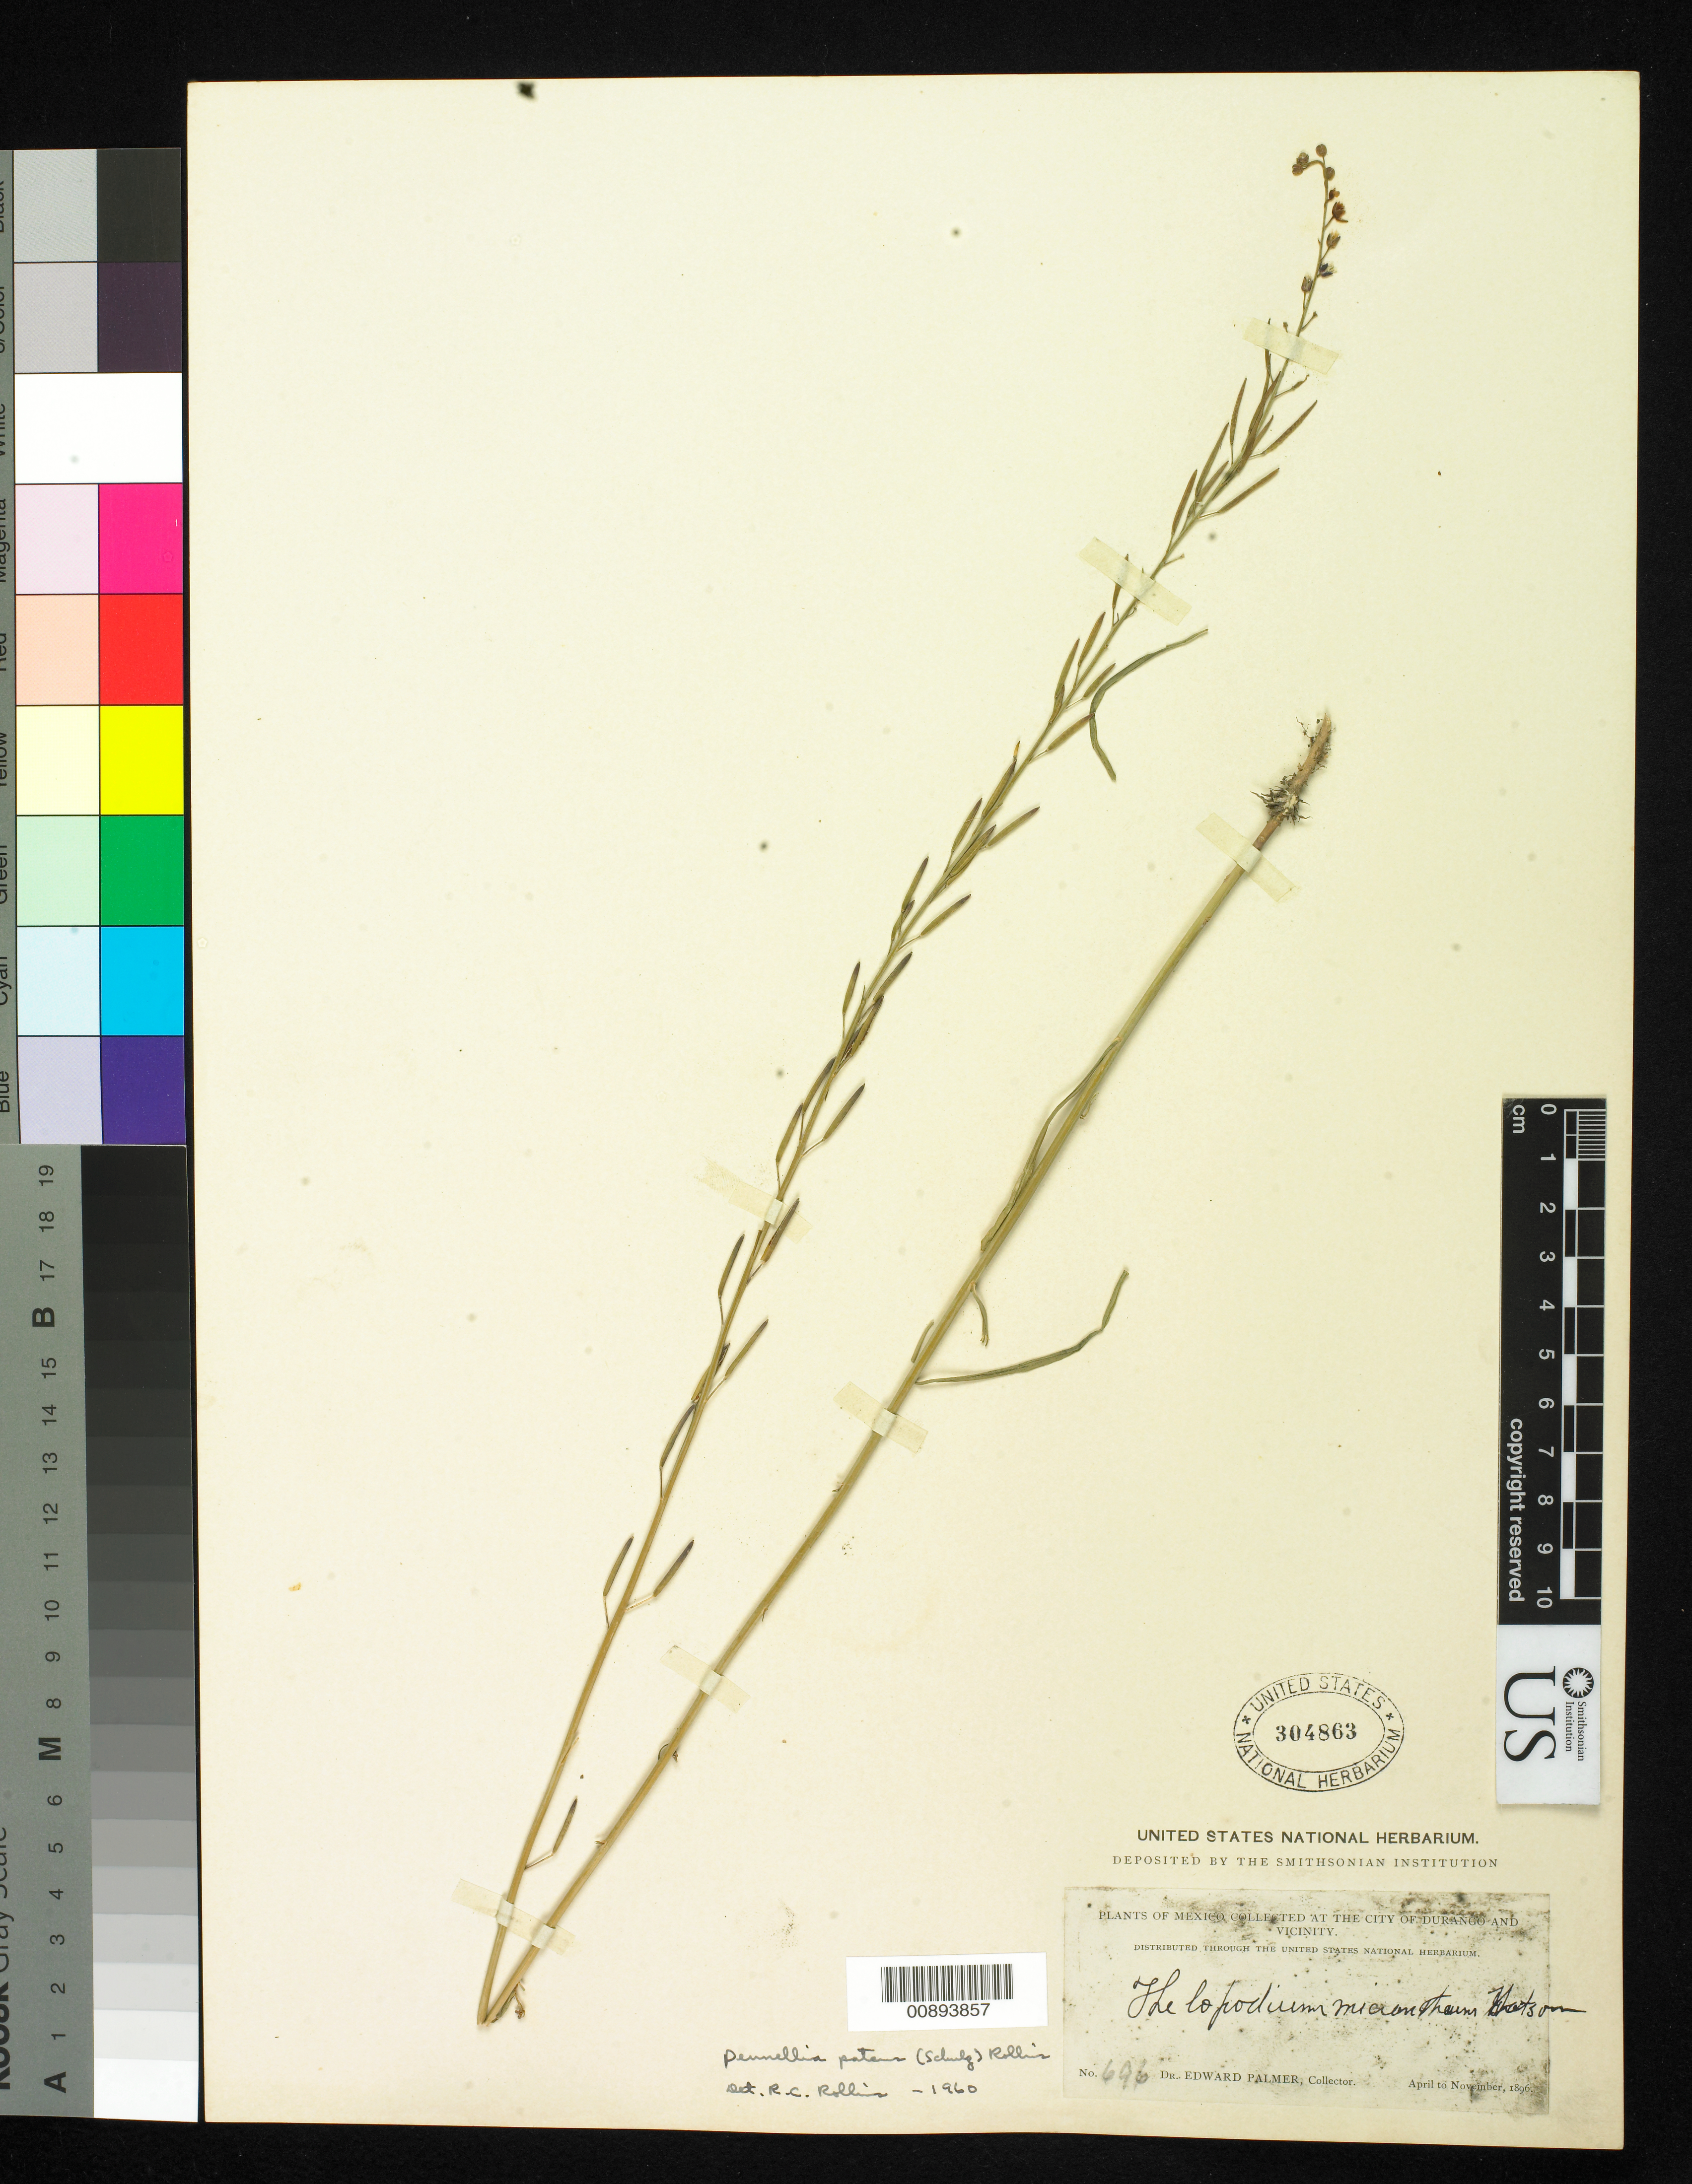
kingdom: Plantae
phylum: Tracheophyta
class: Magnoliopsida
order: Brassicales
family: Brassicaceae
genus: Pennellia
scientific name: Pennellia patens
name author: (O.E. Schulz) Rollins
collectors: E. Palmer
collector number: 696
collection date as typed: Apr 1896 to -- Nov 1896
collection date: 1896-04/1896-11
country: Mexico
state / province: Durango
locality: City of Durango and vicinity.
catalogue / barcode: US 304863